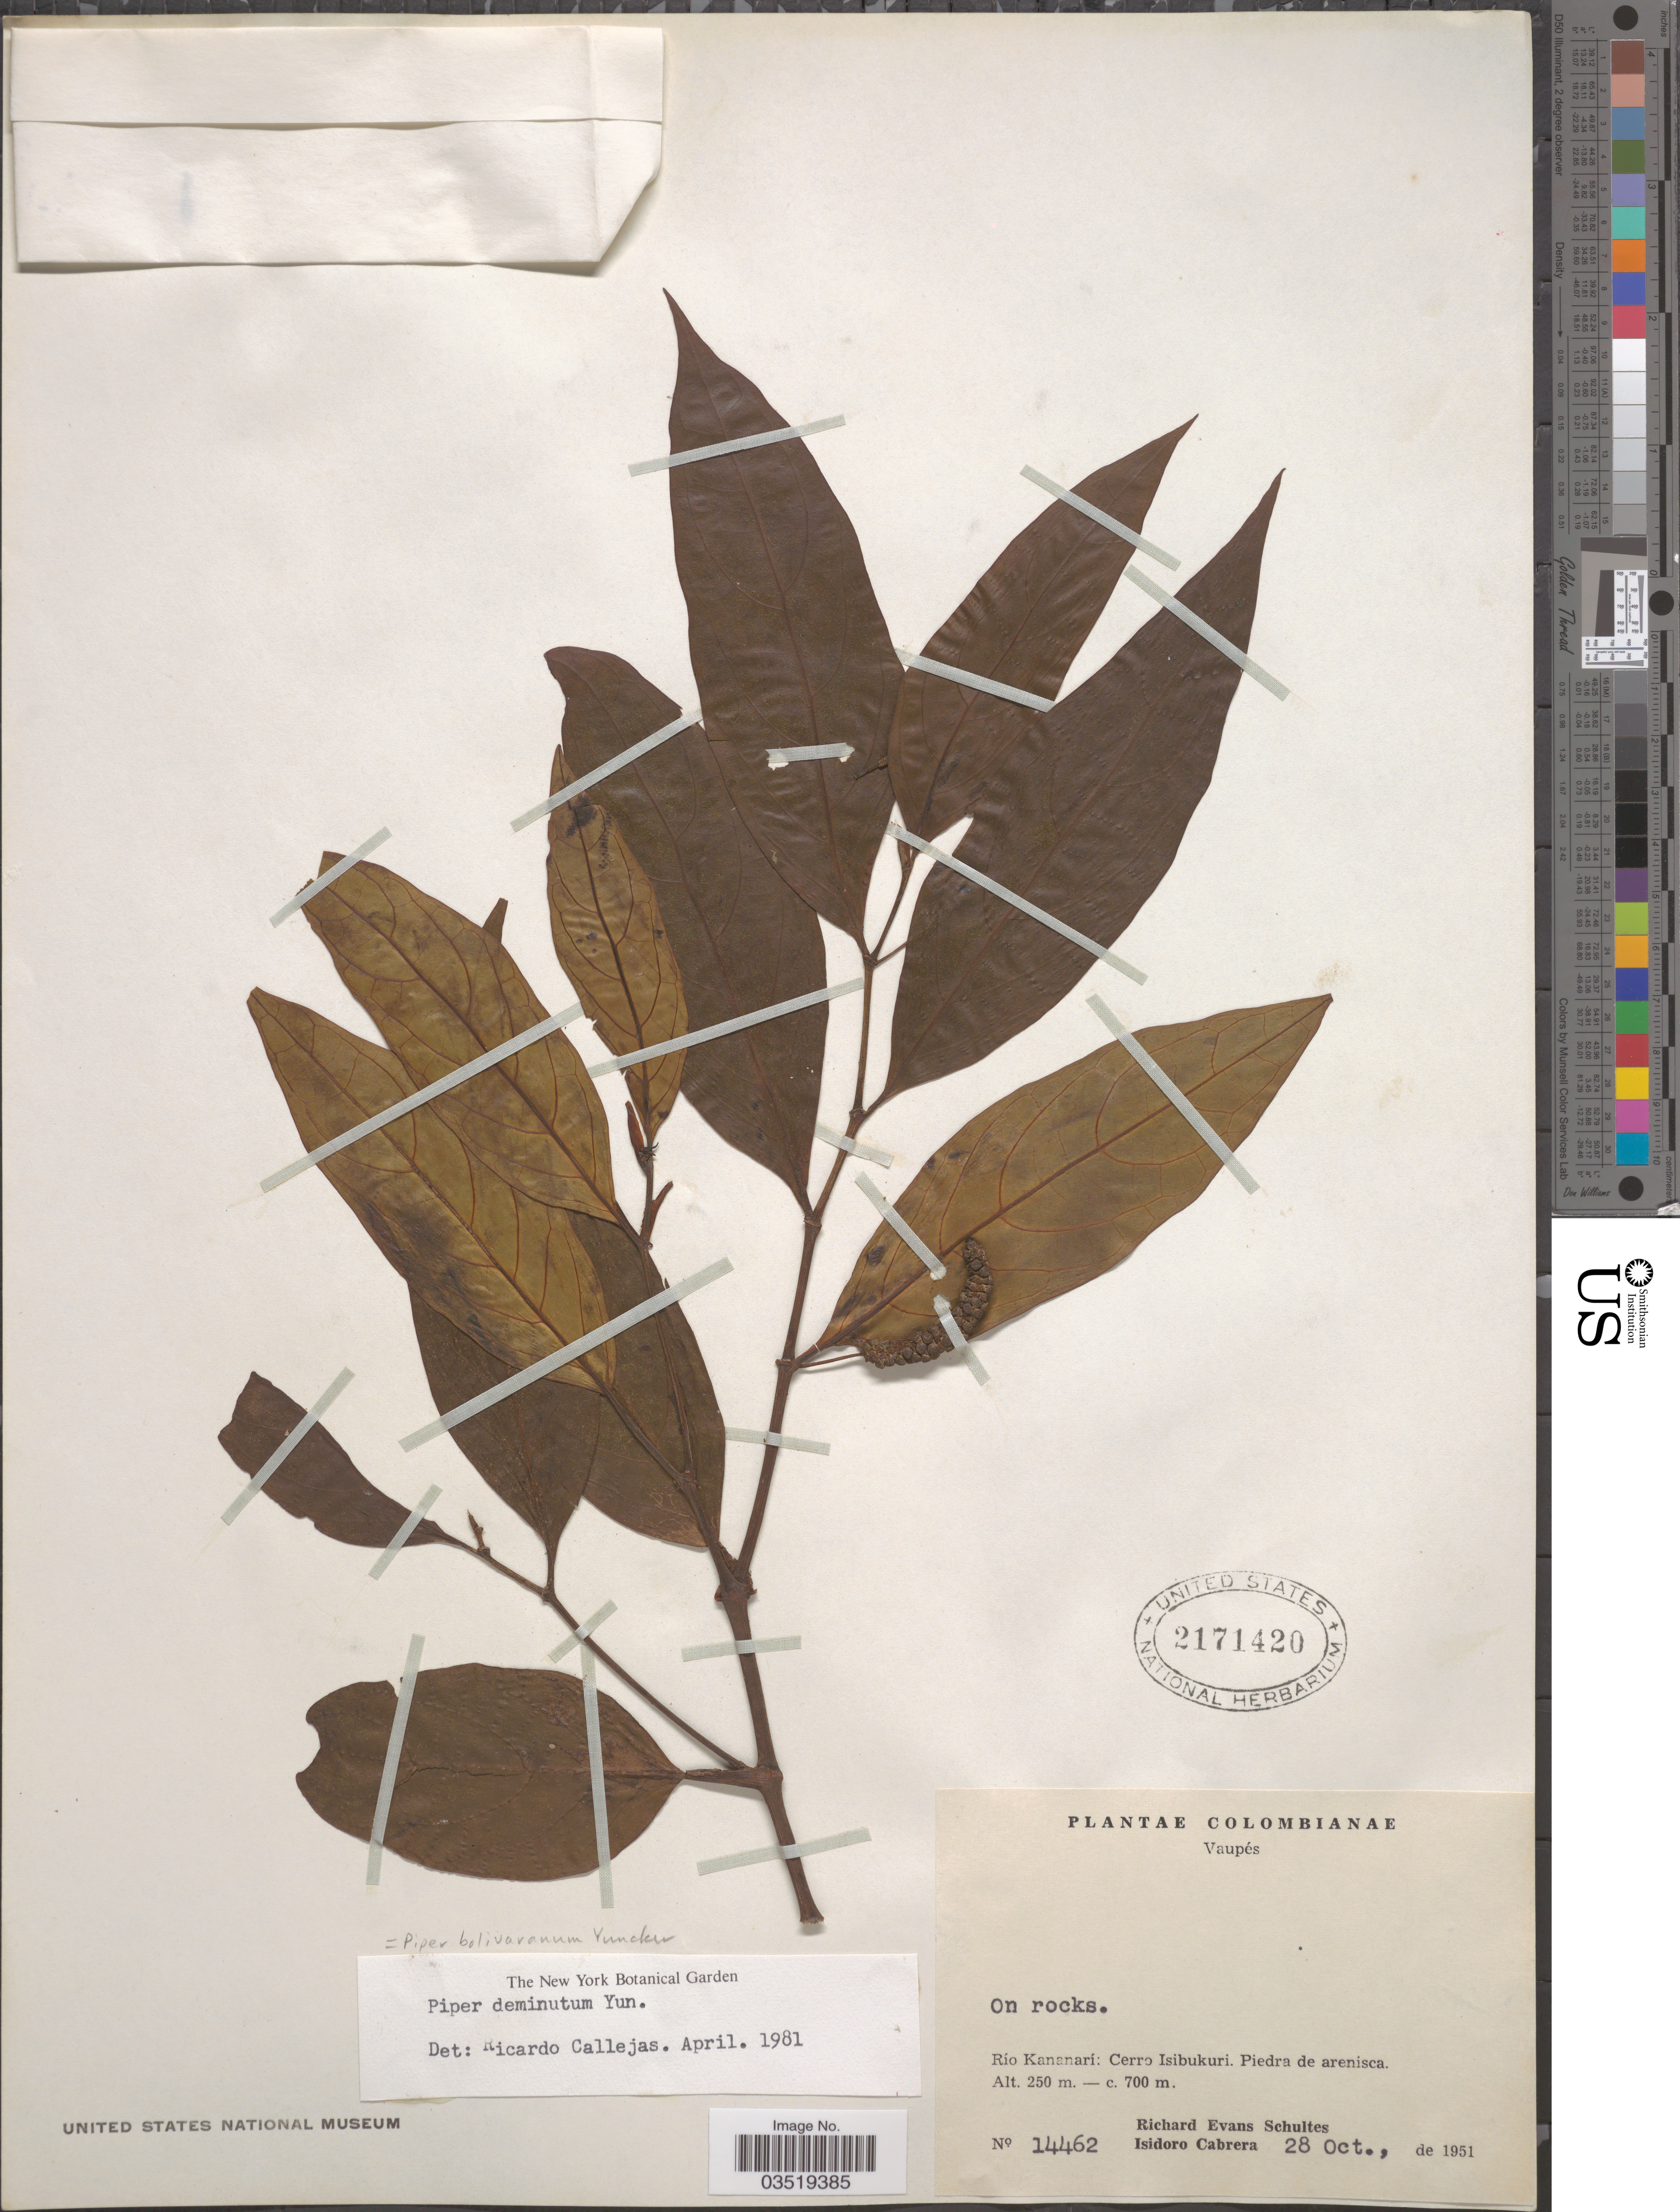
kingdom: Plantae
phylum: Tracheophyta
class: Magnoliopsida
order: Piperales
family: Piperaceae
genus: Piper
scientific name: Piper bolivaranum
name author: Yunck.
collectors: R. E. Schultes & I. Cabrera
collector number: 14462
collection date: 1951-10-28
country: Colombia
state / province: Vaupés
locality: Río Kananarí: Cerro Isibukuri. Piedra de arenisca.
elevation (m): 250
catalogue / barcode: US 2171420